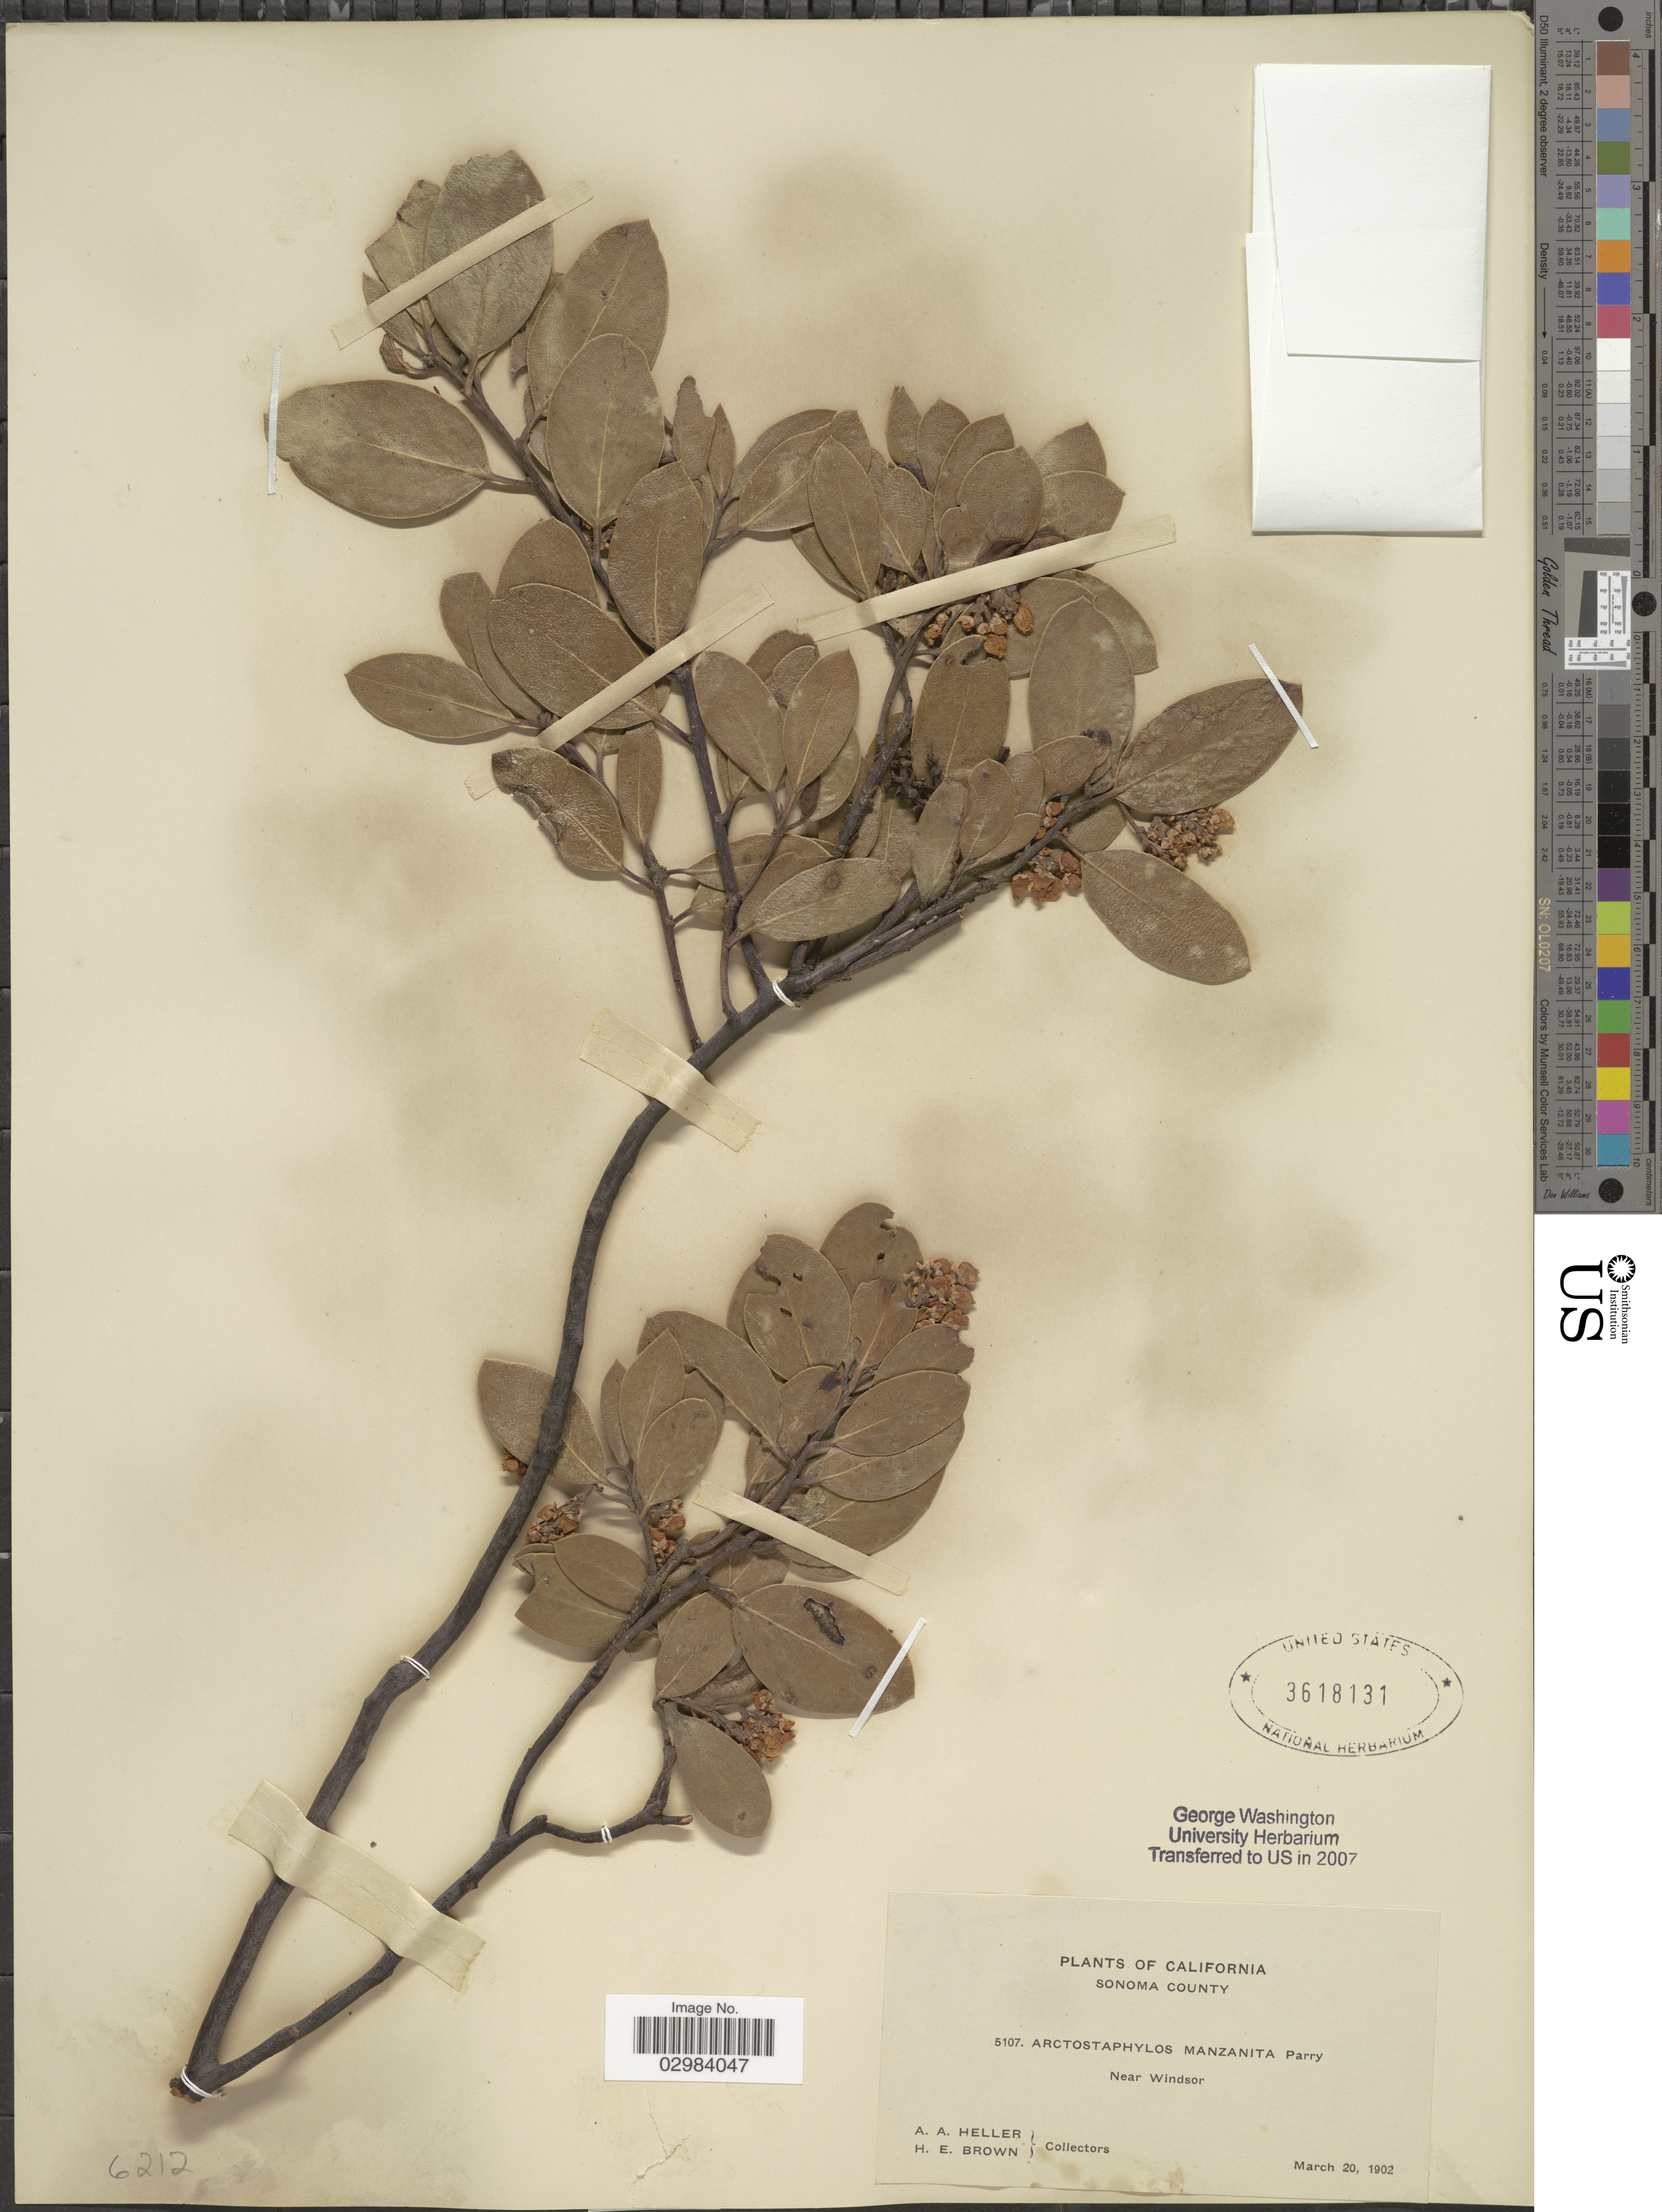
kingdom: Plantae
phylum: Tracheophyta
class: Magnoliopsida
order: Ericales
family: Ericaceae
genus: Arctostaphylos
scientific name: Arctostaphylos manzanita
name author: Parry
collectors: A. A. Heller & H. E. Brown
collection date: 1902-03-20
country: United States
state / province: California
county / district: Sonoma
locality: Sonoma County, near Windsor.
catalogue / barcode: US 3618131